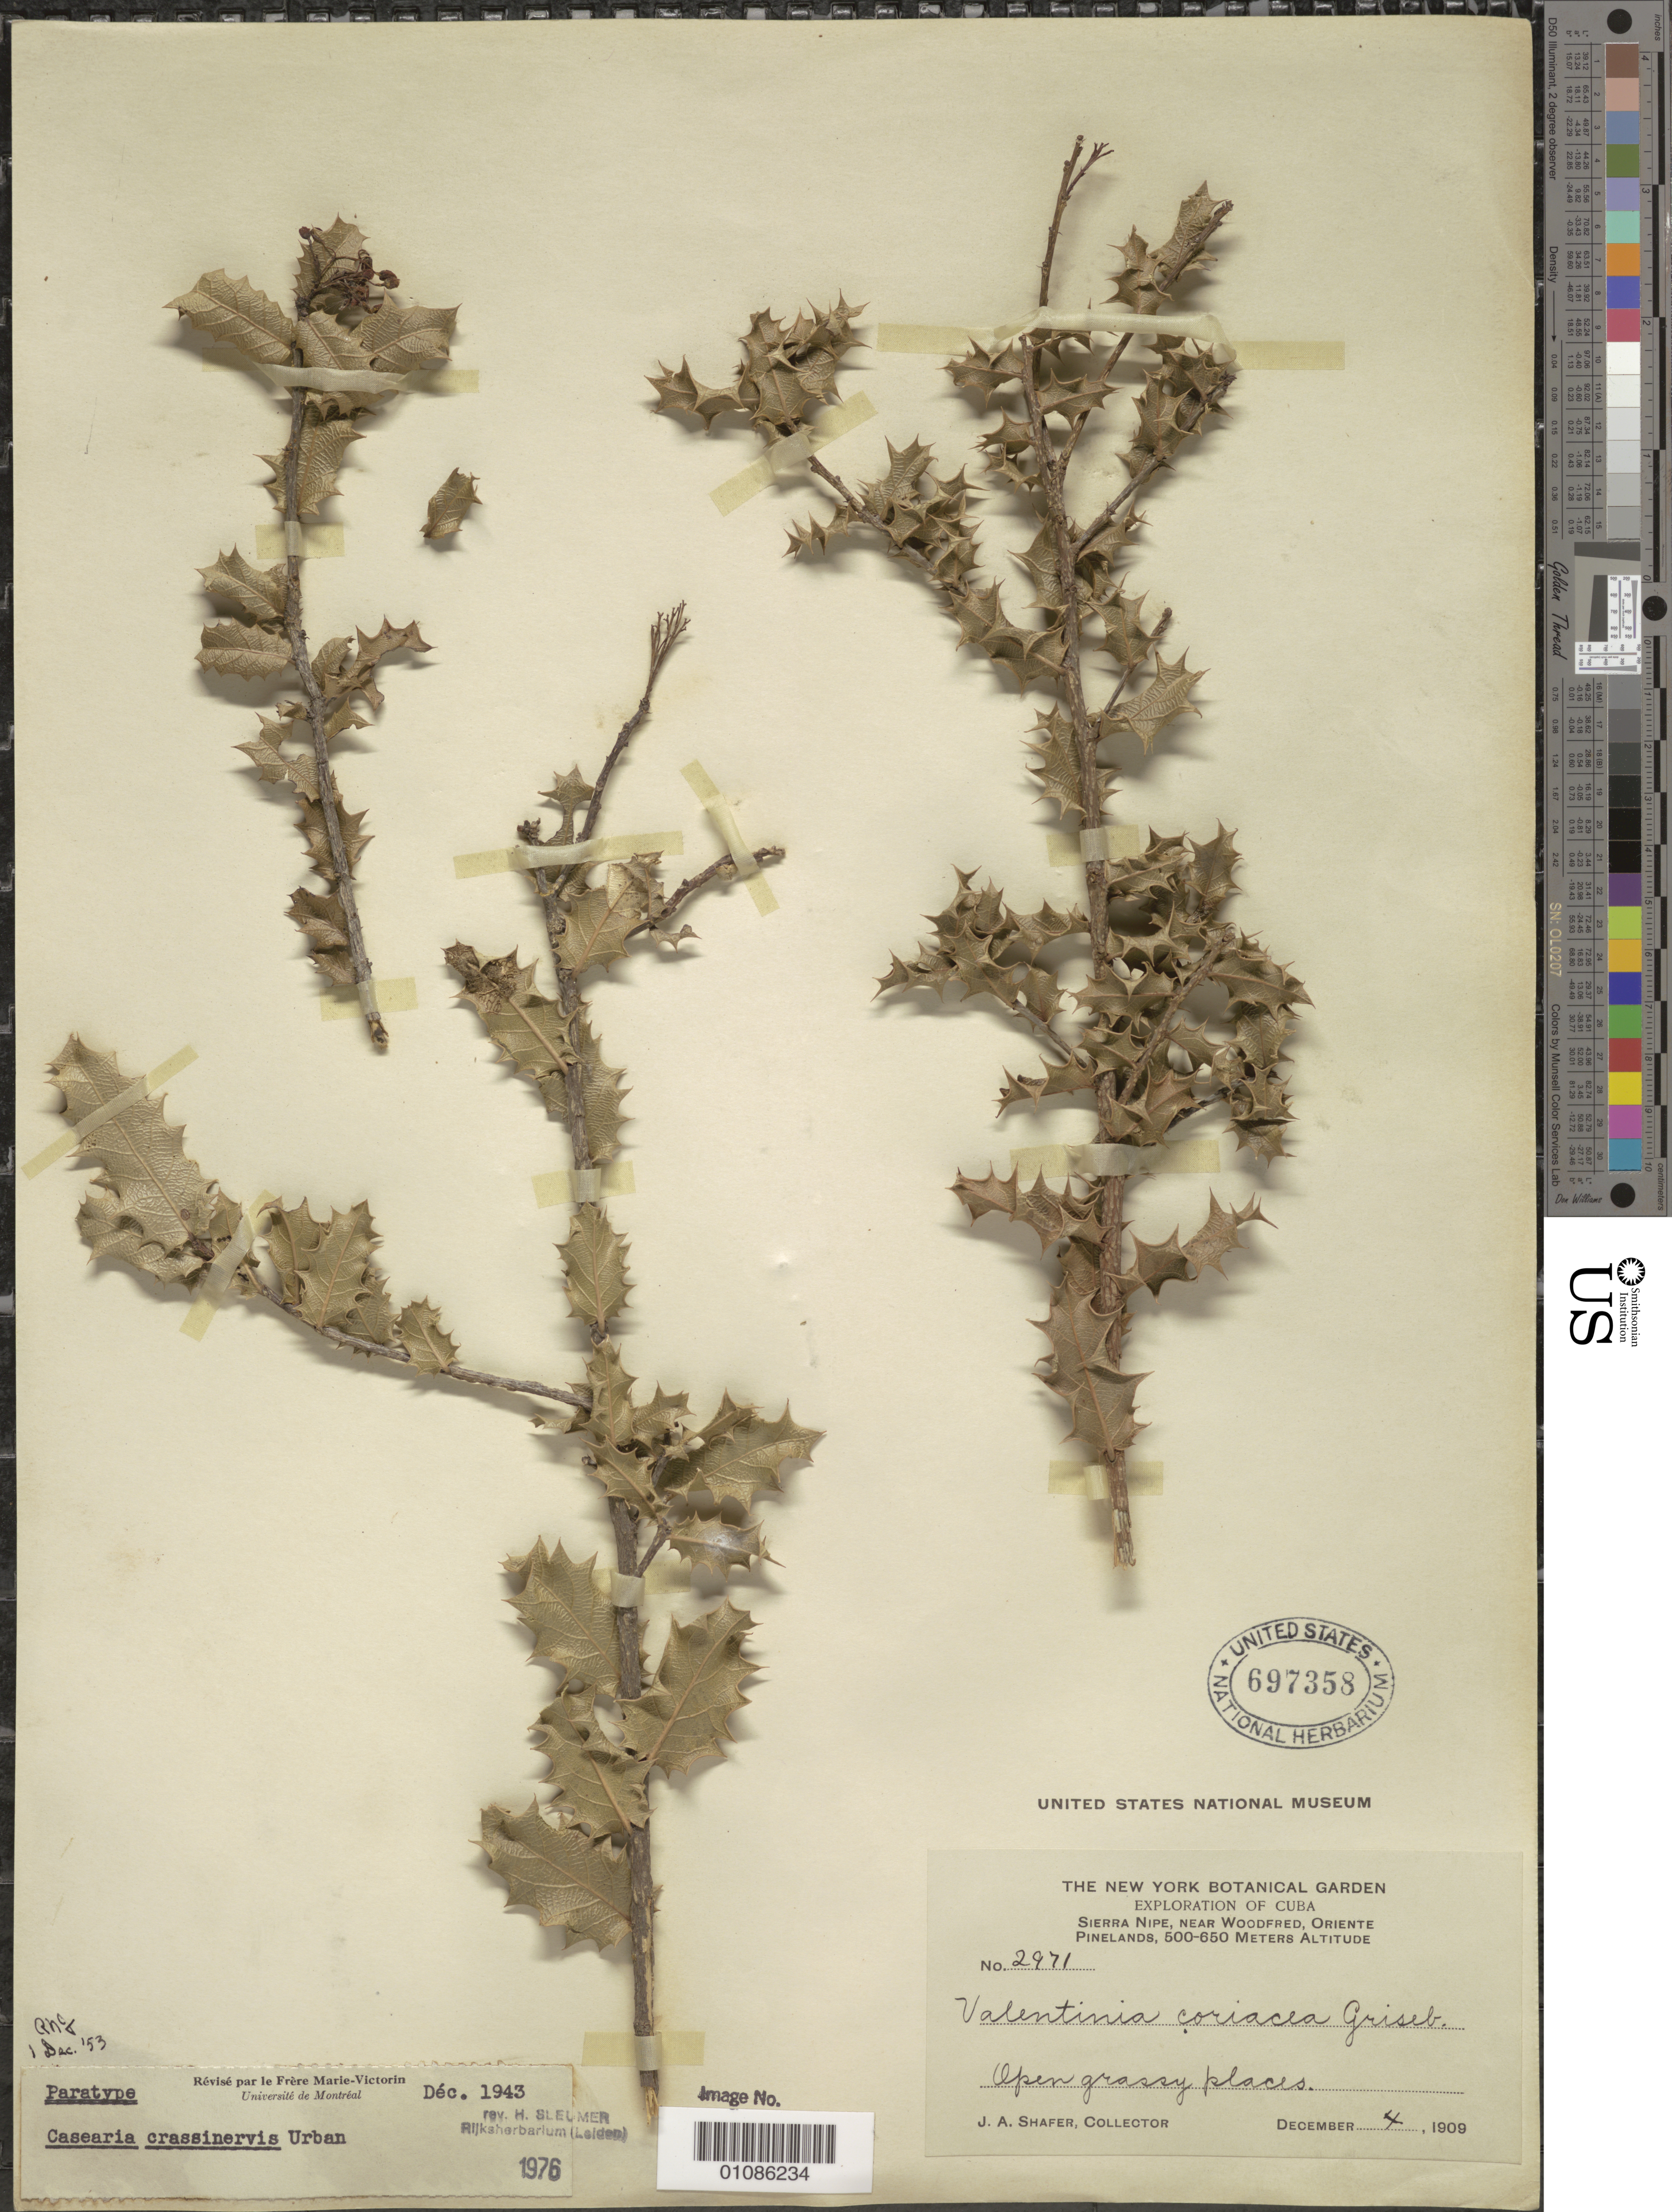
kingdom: Plantae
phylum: Tracheophyta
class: Magnoliopsida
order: Malpighiales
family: Salicaceae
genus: Casearia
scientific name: Casearia crassinervis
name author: Urb.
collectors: J. A. Shafer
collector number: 2971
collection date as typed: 04 Dec 1909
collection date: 1909-12-04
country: Cuba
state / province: Holguín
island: Cuba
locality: Sierra nipe, near woodfred, oriente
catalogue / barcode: US 697358